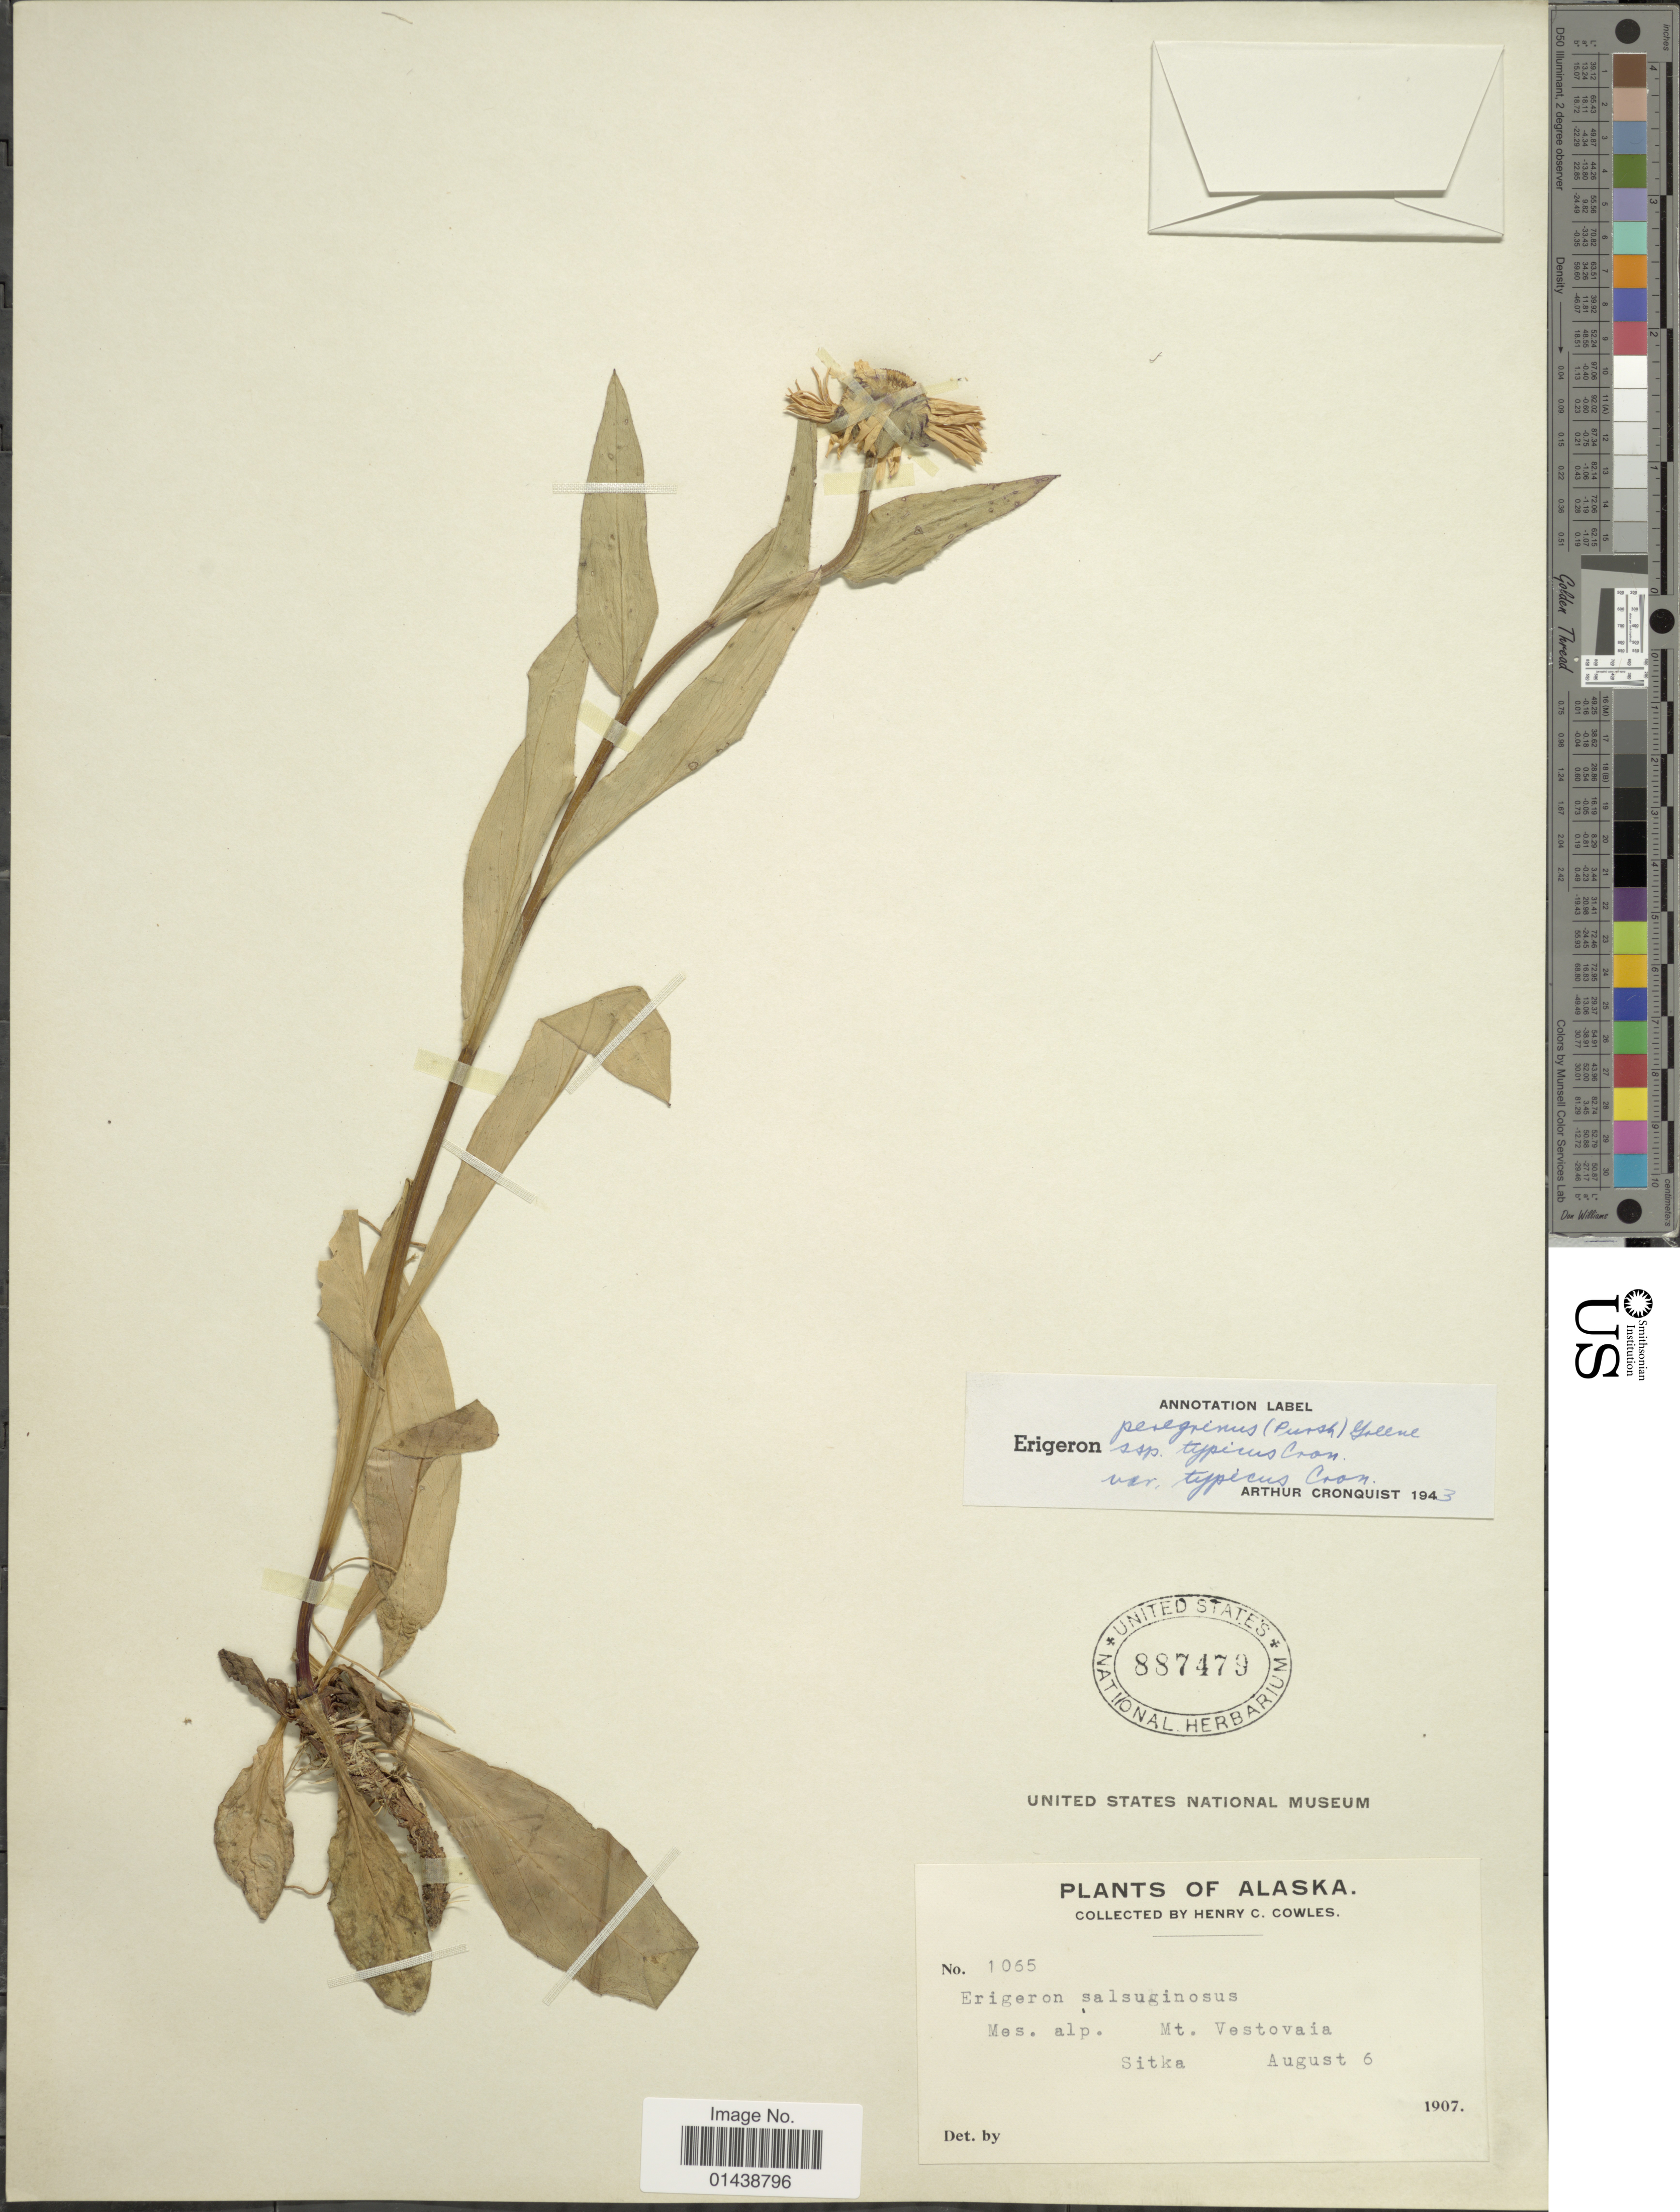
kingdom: Plantae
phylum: Tracheophyta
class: Magnoliopsida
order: Asterales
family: Asteraceae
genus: Erigeron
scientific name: Erigeron peregrinus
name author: (Banks ex Pursh) Greene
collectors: H. Cowles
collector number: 1065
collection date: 1907-08-06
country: United States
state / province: Alaska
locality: Mt. Vestovaia. Sitka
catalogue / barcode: US 887479